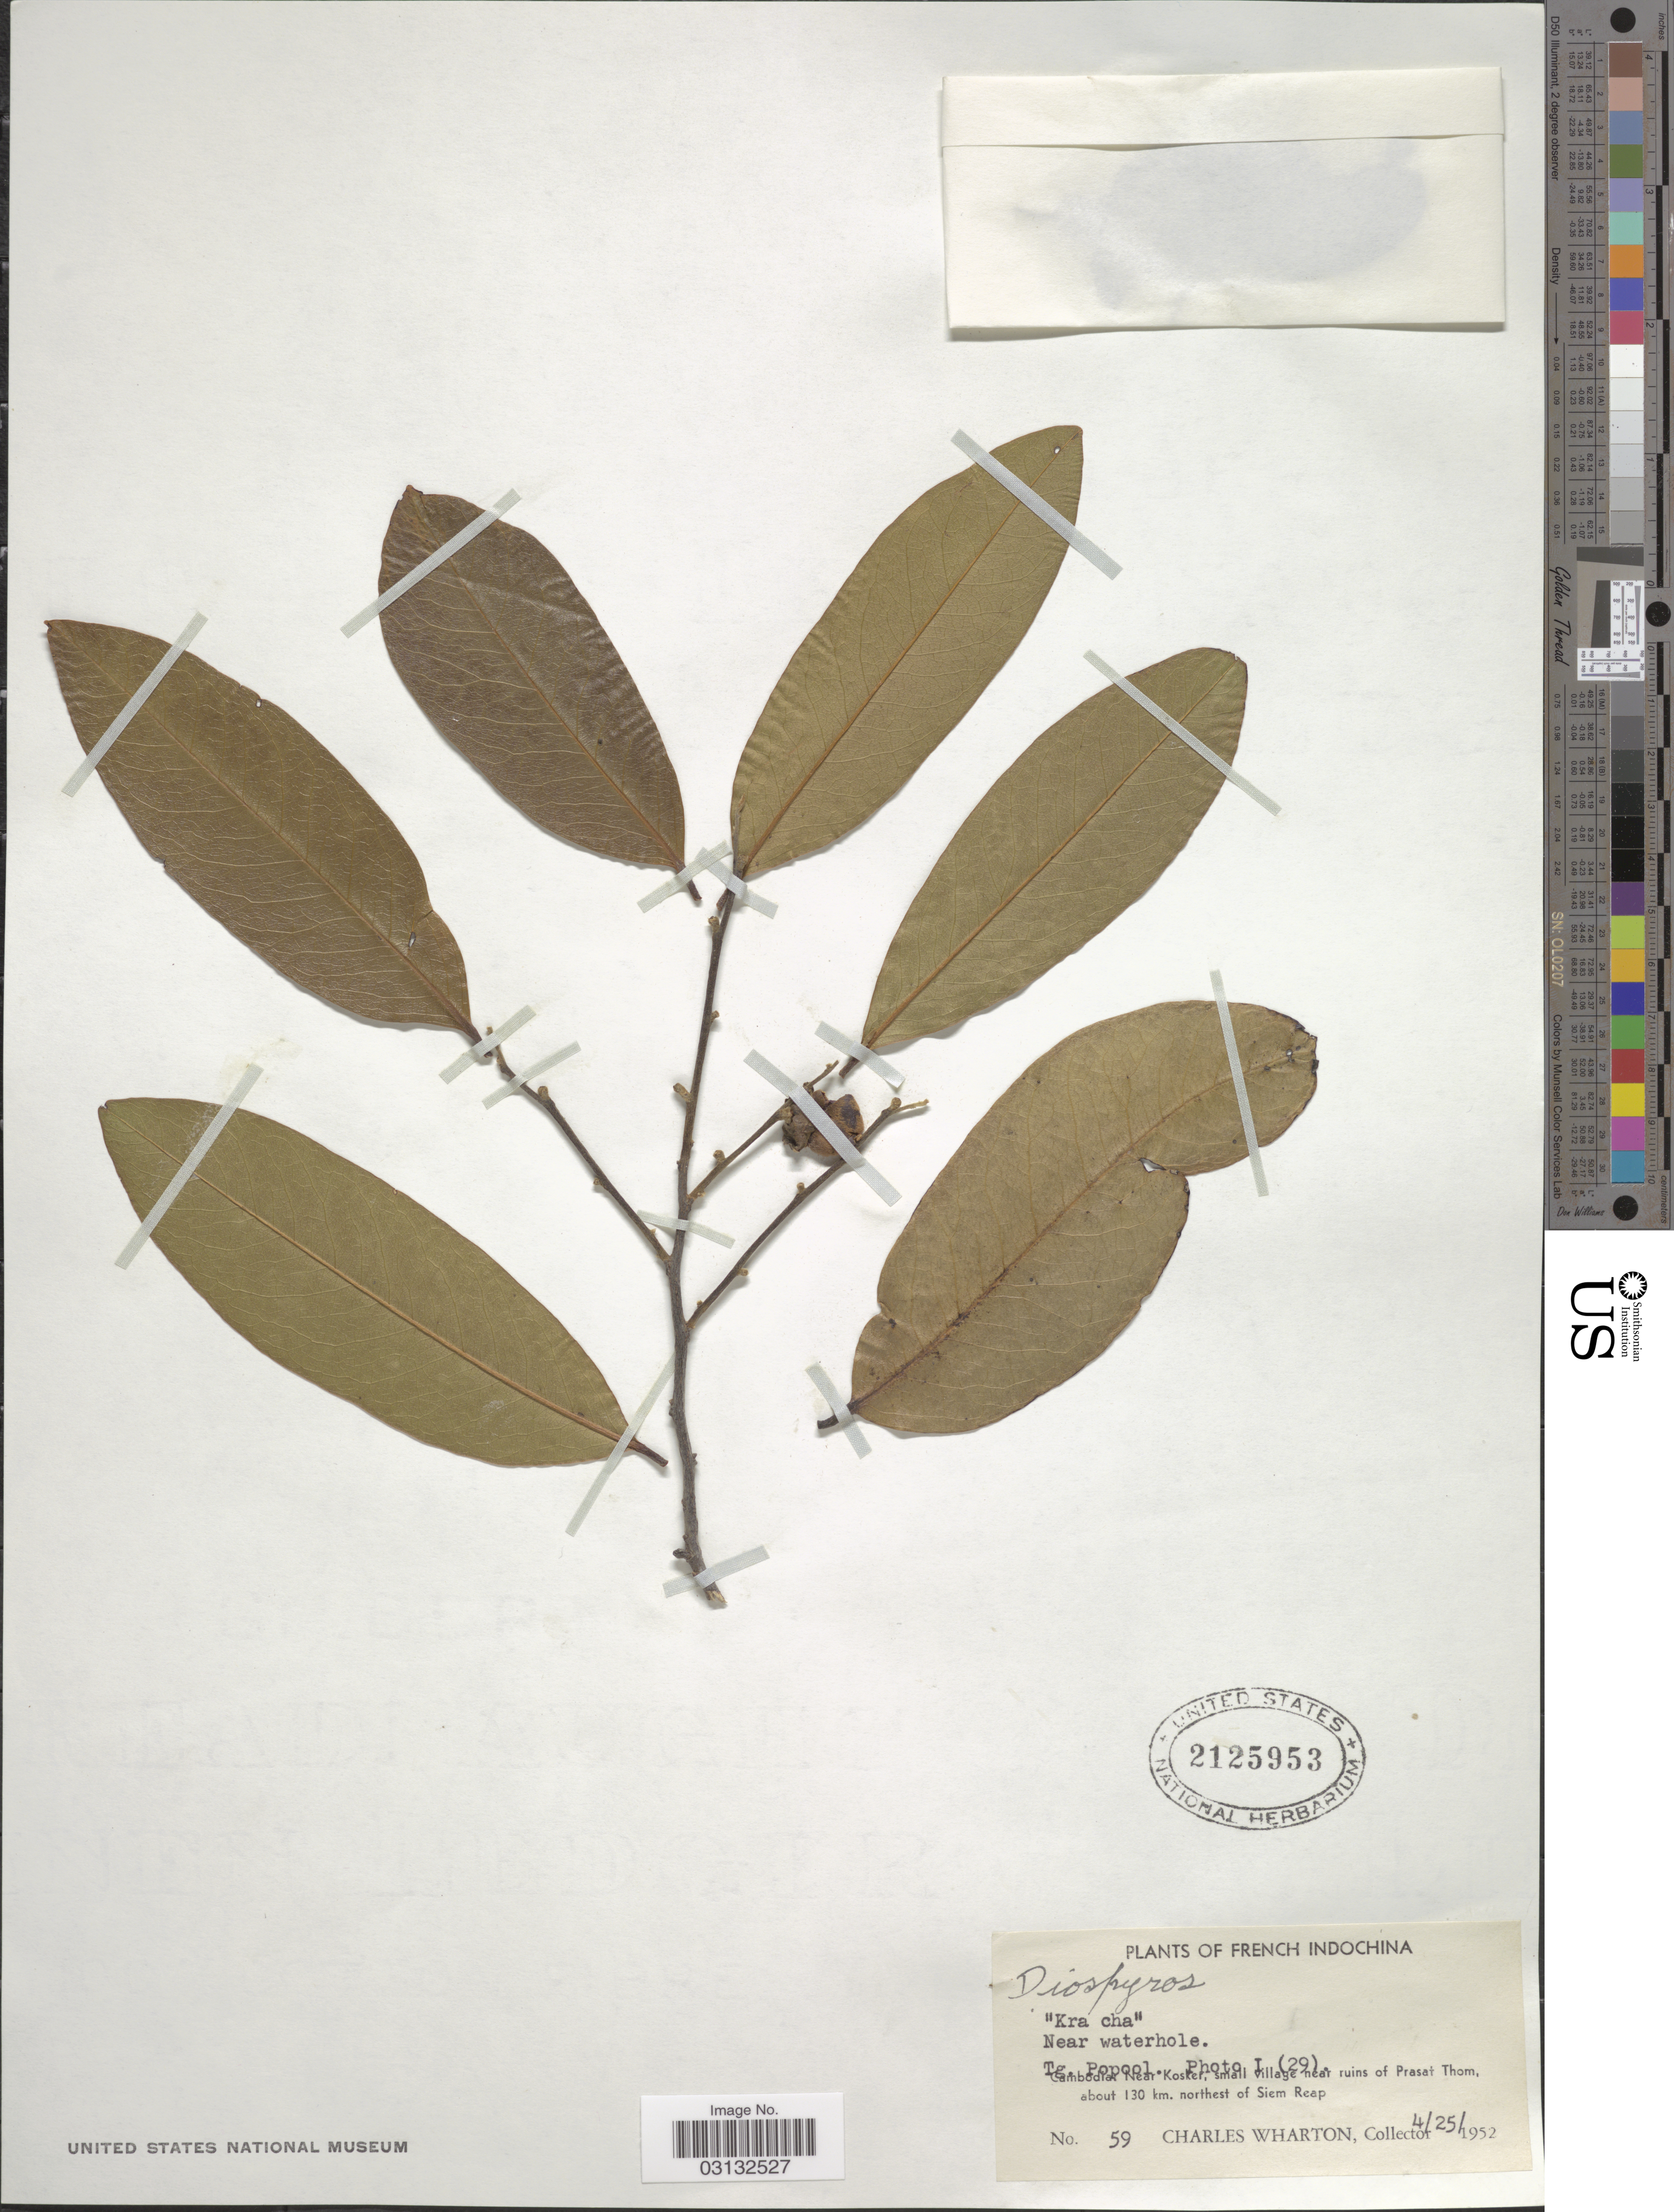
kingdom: Plantae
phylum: Tracheophyta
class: Magnoliopsida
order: Ericales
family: Ebenaceae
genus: Diospyros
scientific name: Diospyros sp.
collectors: C. Wharton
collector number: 59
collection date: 1952-04-25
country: Cambodia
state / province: Siĕm Réab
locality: French Indochina. Near Kosker, small village near ruins of Prasat Thom, about 130 km. northest of Siem Reap.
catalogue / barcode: US 2125953